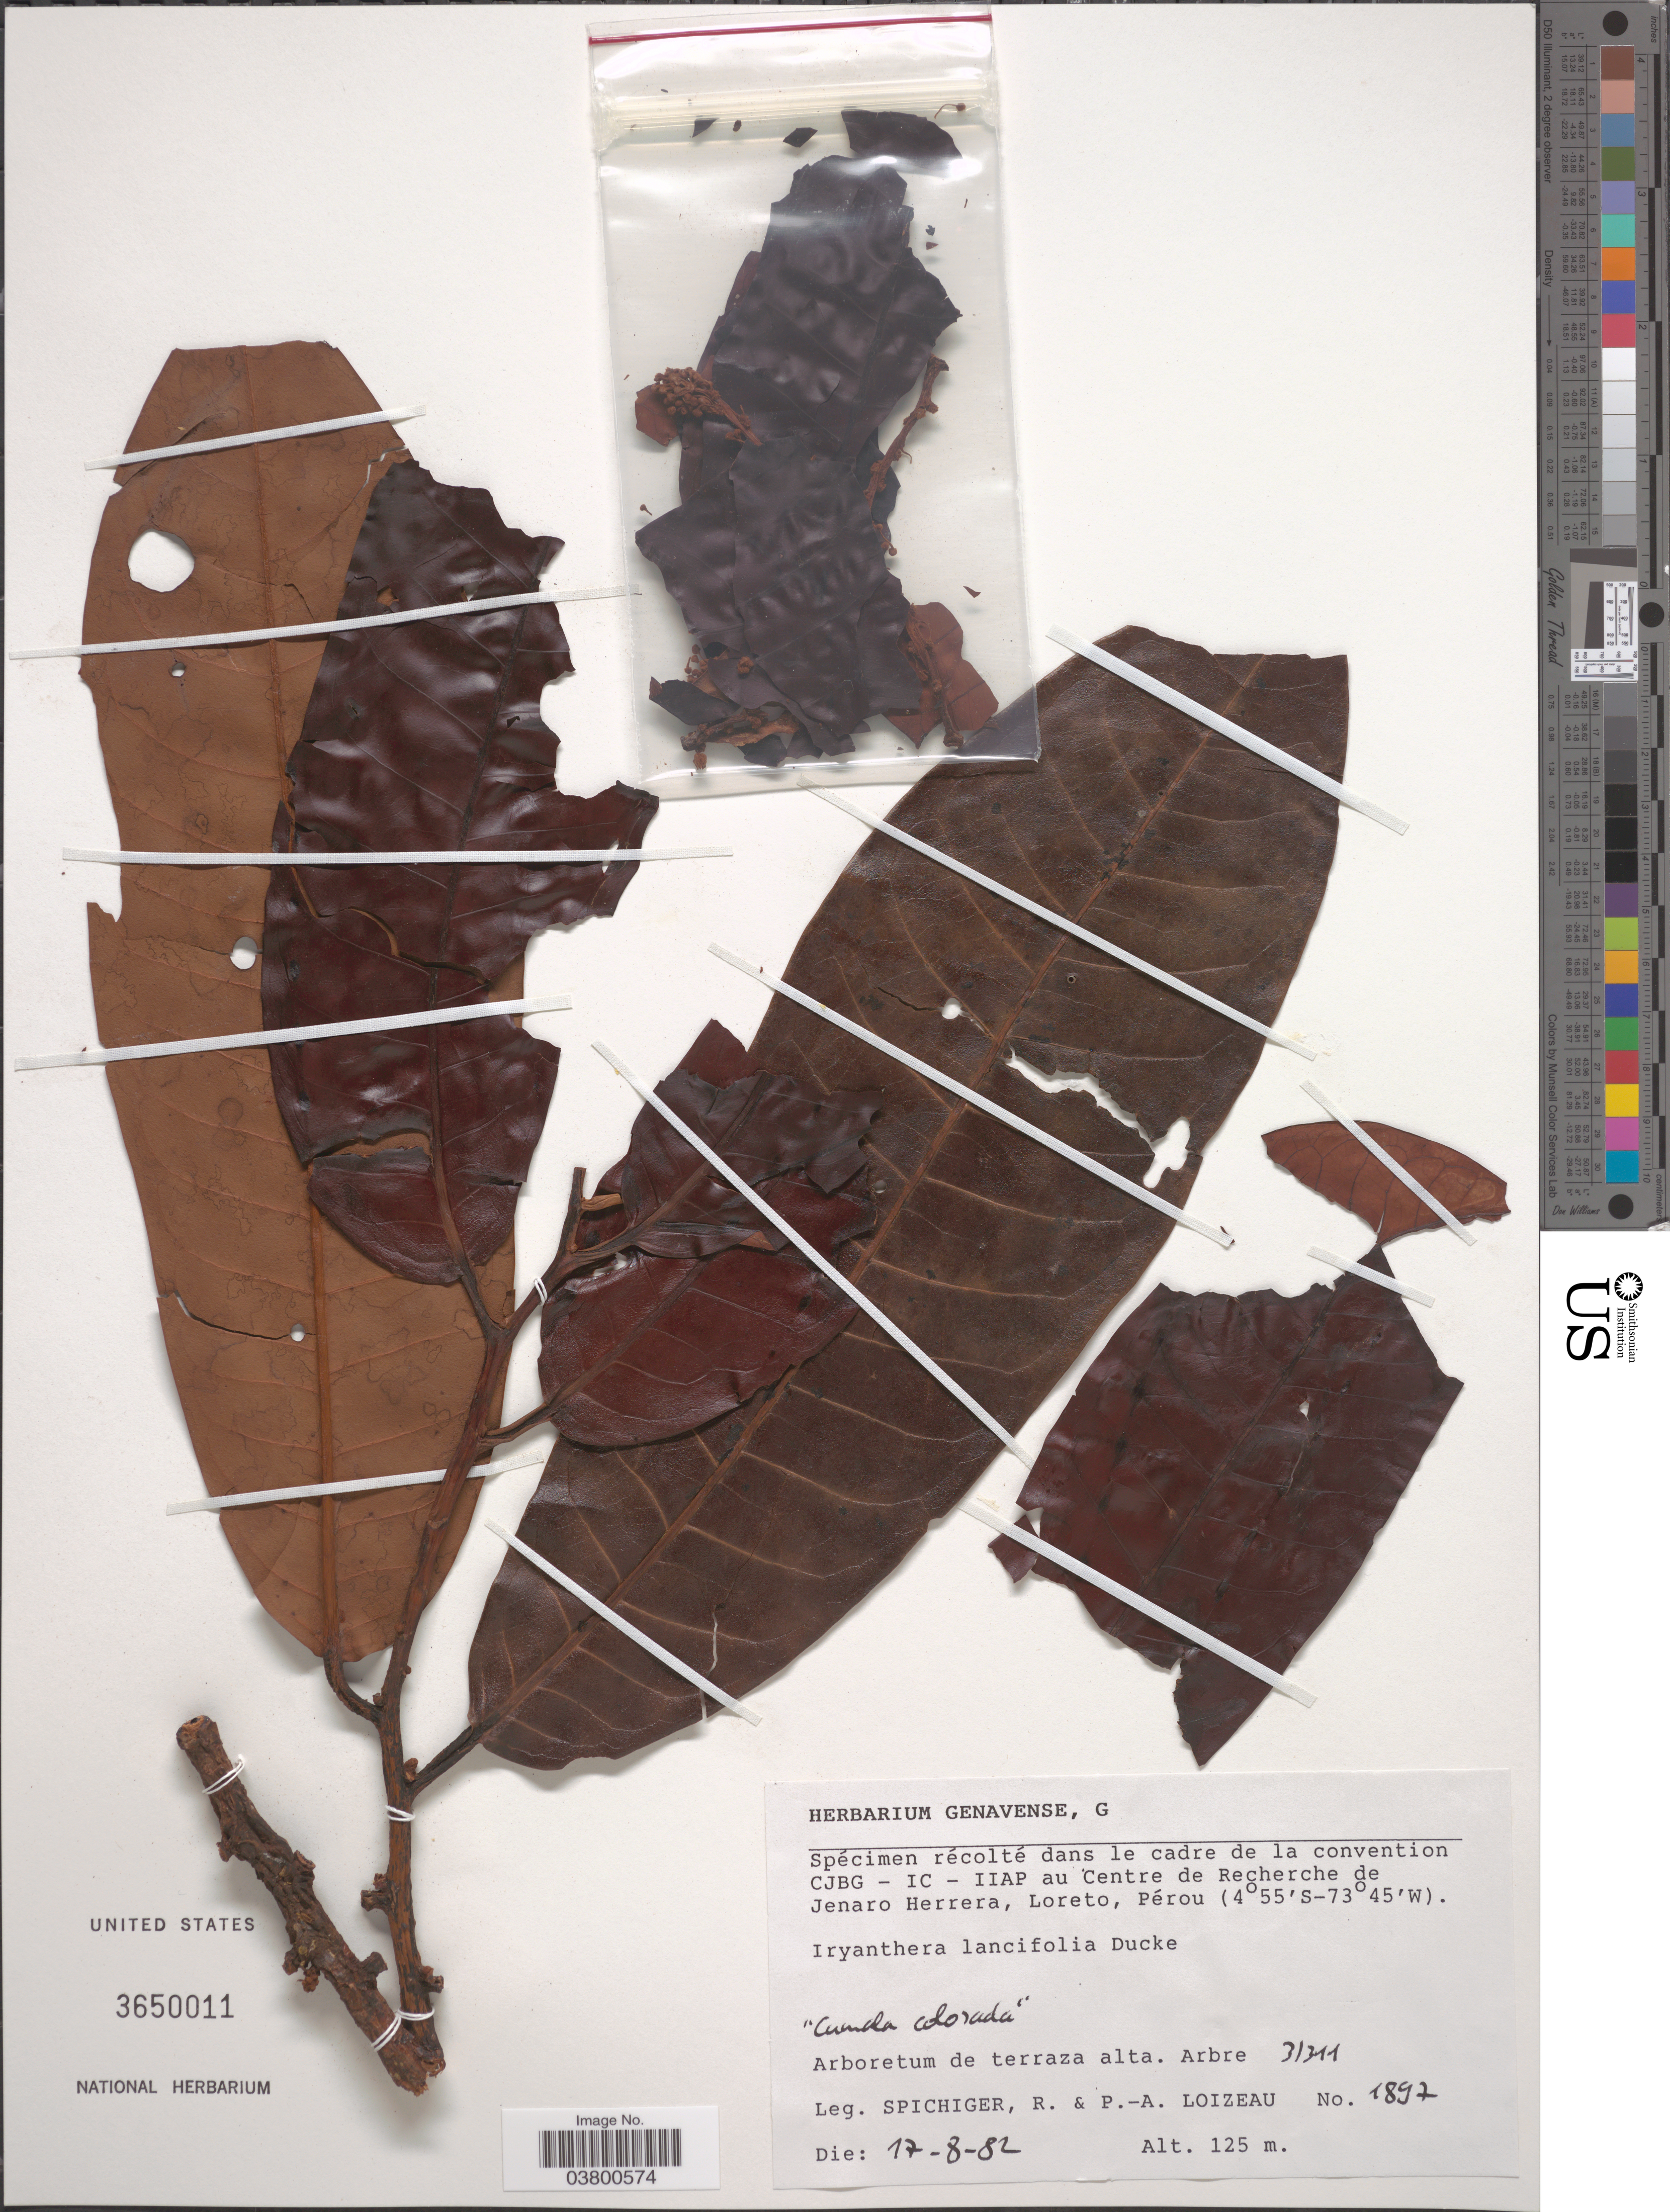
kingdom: Plantae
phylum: Tracheophyta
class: Magnoliopsida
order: Magnoliales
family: Myristicaceae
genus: Iryanthera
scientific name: Iryanthera lancifolia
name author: Ducke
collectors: R. Spichiger & P. Loizeau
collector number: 1897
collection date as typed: Transcribed d/m/y: 17/8/82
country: Peru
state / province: Loreto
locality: Centre de Recherche de Jenaro Herrera, Loreto, Pérou. Arboretum de terraza alta. Arbre 3/311.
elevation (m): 125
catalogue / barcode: US 3650011